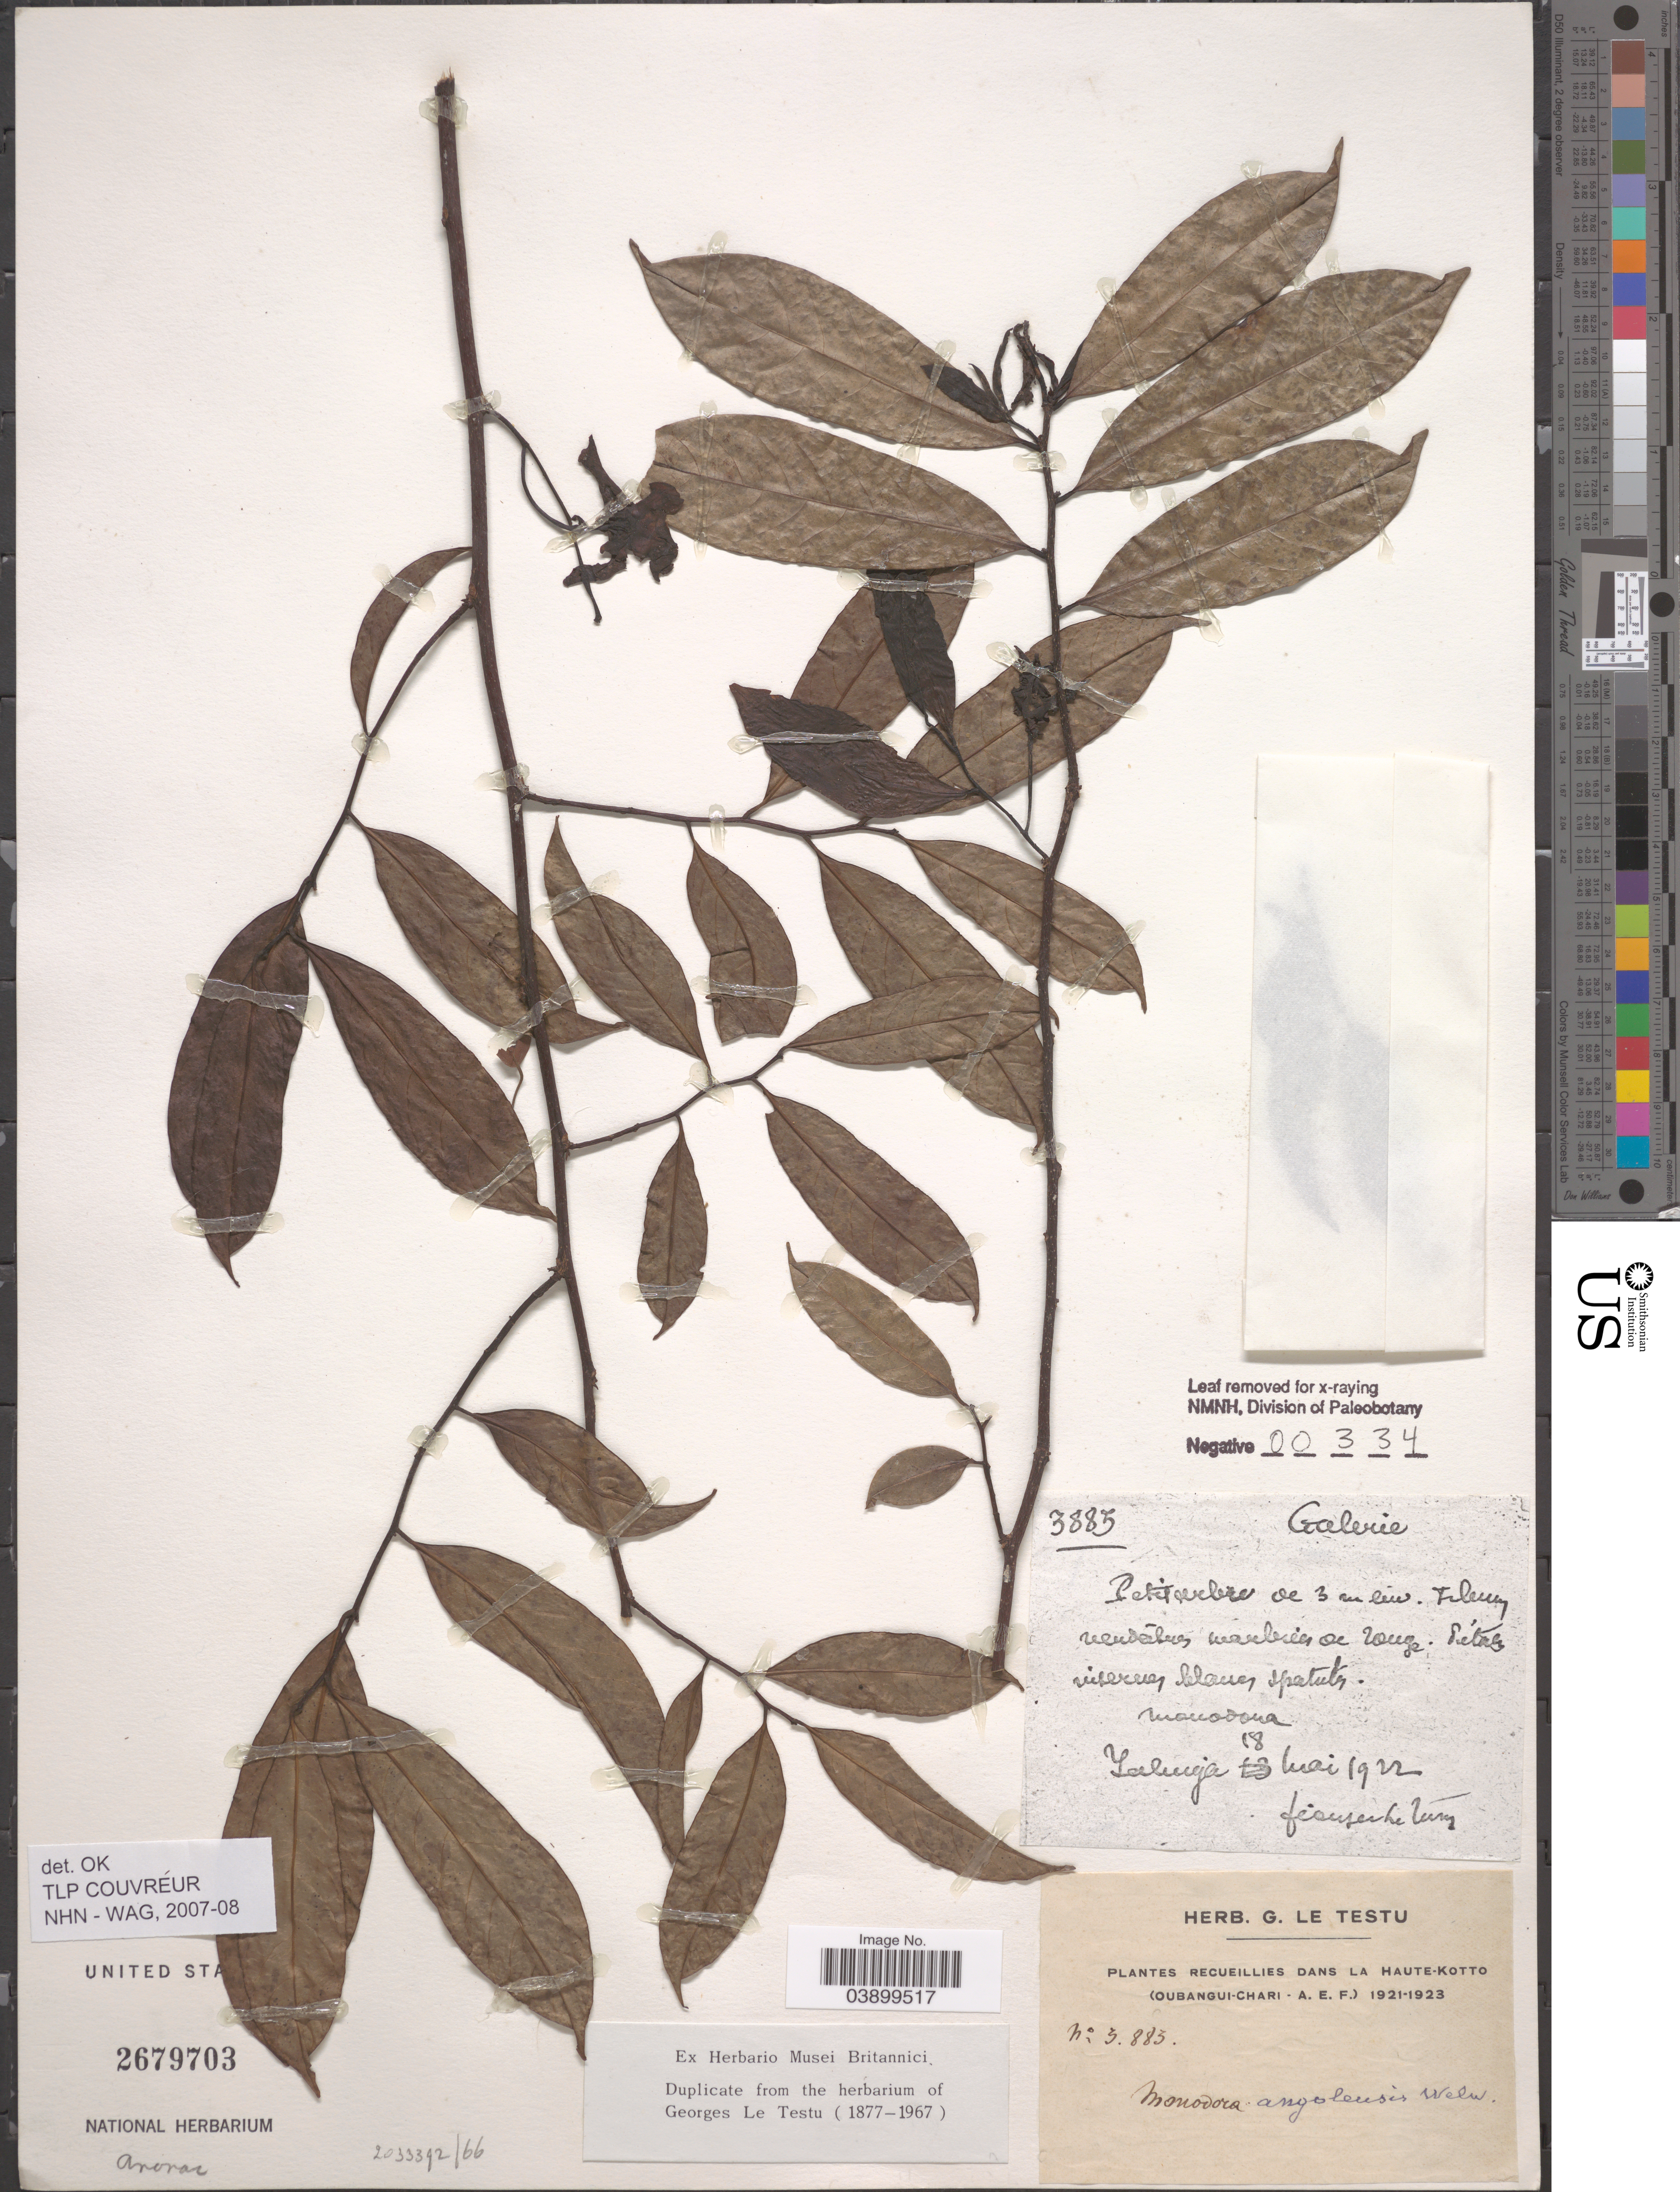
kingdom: Plantae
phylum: Tracheophyta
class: Magnoliopsida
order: Magnoliales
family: Annonaceae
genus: Monodora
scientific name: Monodora angolensis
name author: Welw.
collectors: ex herb. G. Le Testu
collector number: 3885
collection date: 1922-05-18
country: Central African Republic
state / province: Haute-Kotto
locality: Recueillies Dans la Haute-Kotto.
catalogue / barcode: US 2679703